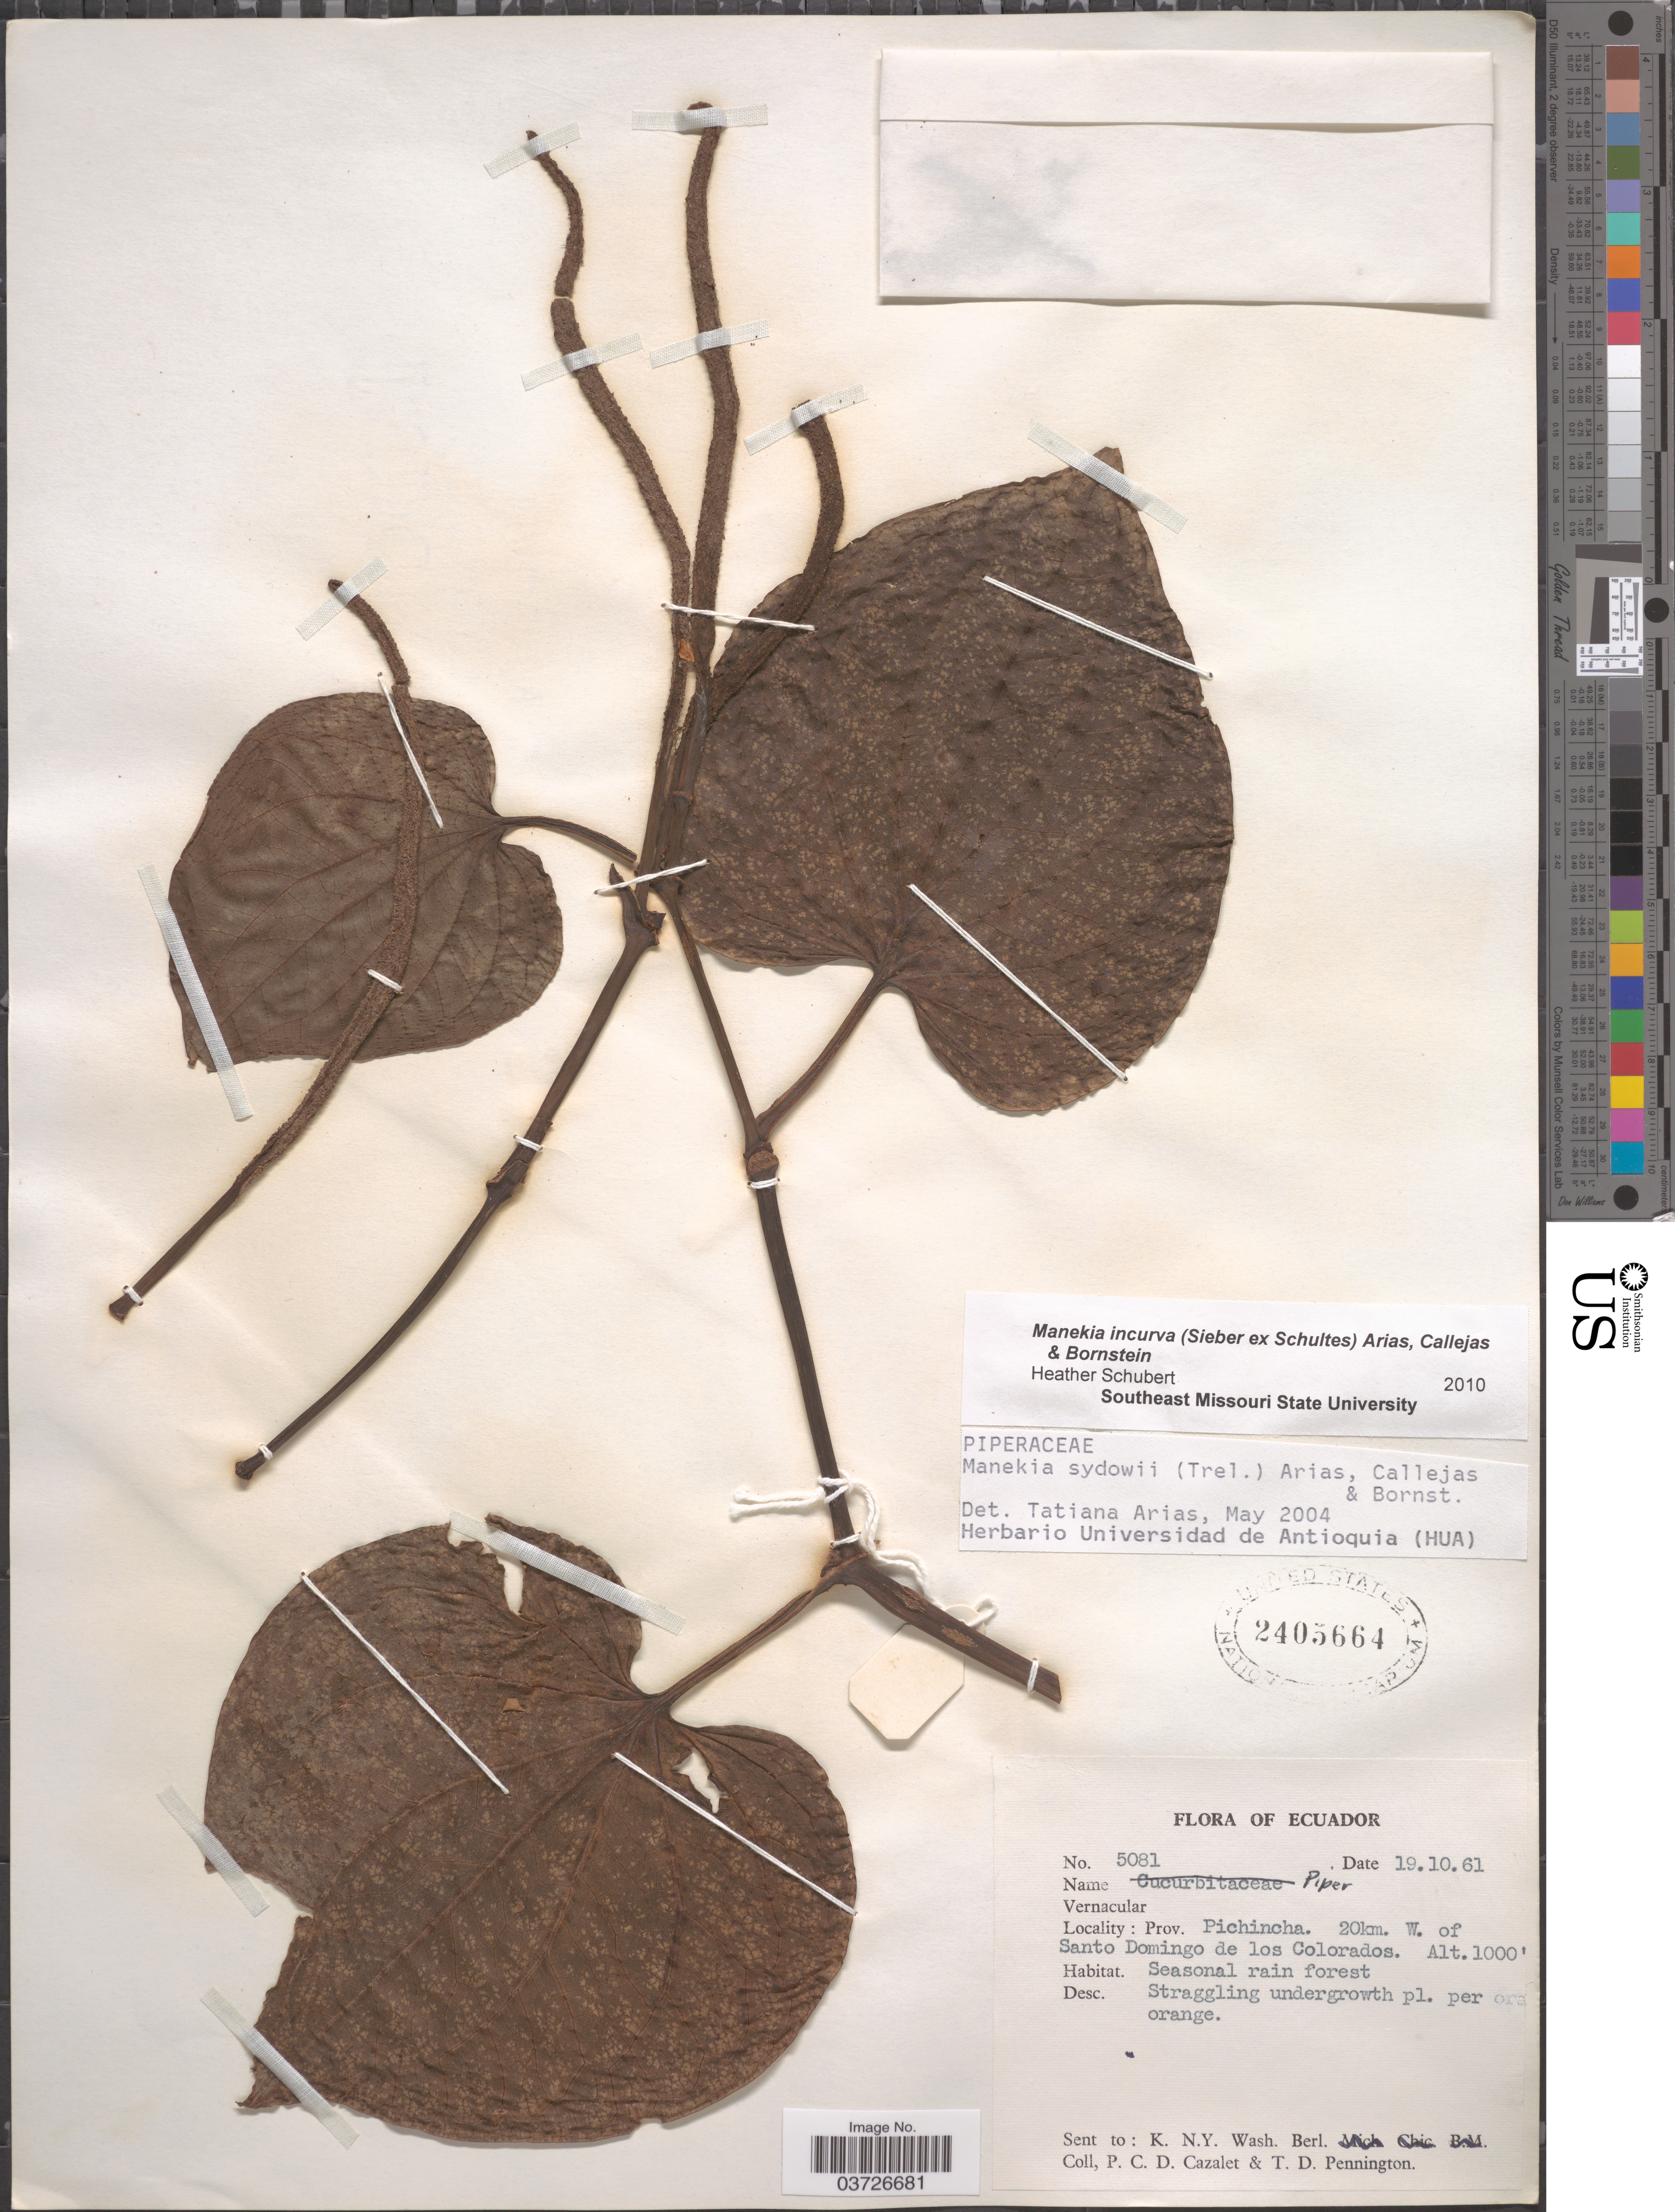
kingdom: Plantae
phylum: Tracheophyta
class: Magnoliopsida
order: Piperales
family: Piperaceae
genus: Manekia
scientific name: Manekia incurva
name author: (Sieber ex Schult.) T. Arias et al.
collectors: P. C. D. Cazalet & T. D. Pennington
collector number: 5081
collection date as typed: Transcribed d/m/y: 19/10/61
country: Ecuador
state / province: Pichincha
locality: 20km. W. of Santo Domingo de los Colorados.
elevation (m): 305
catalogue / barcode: US 2405664